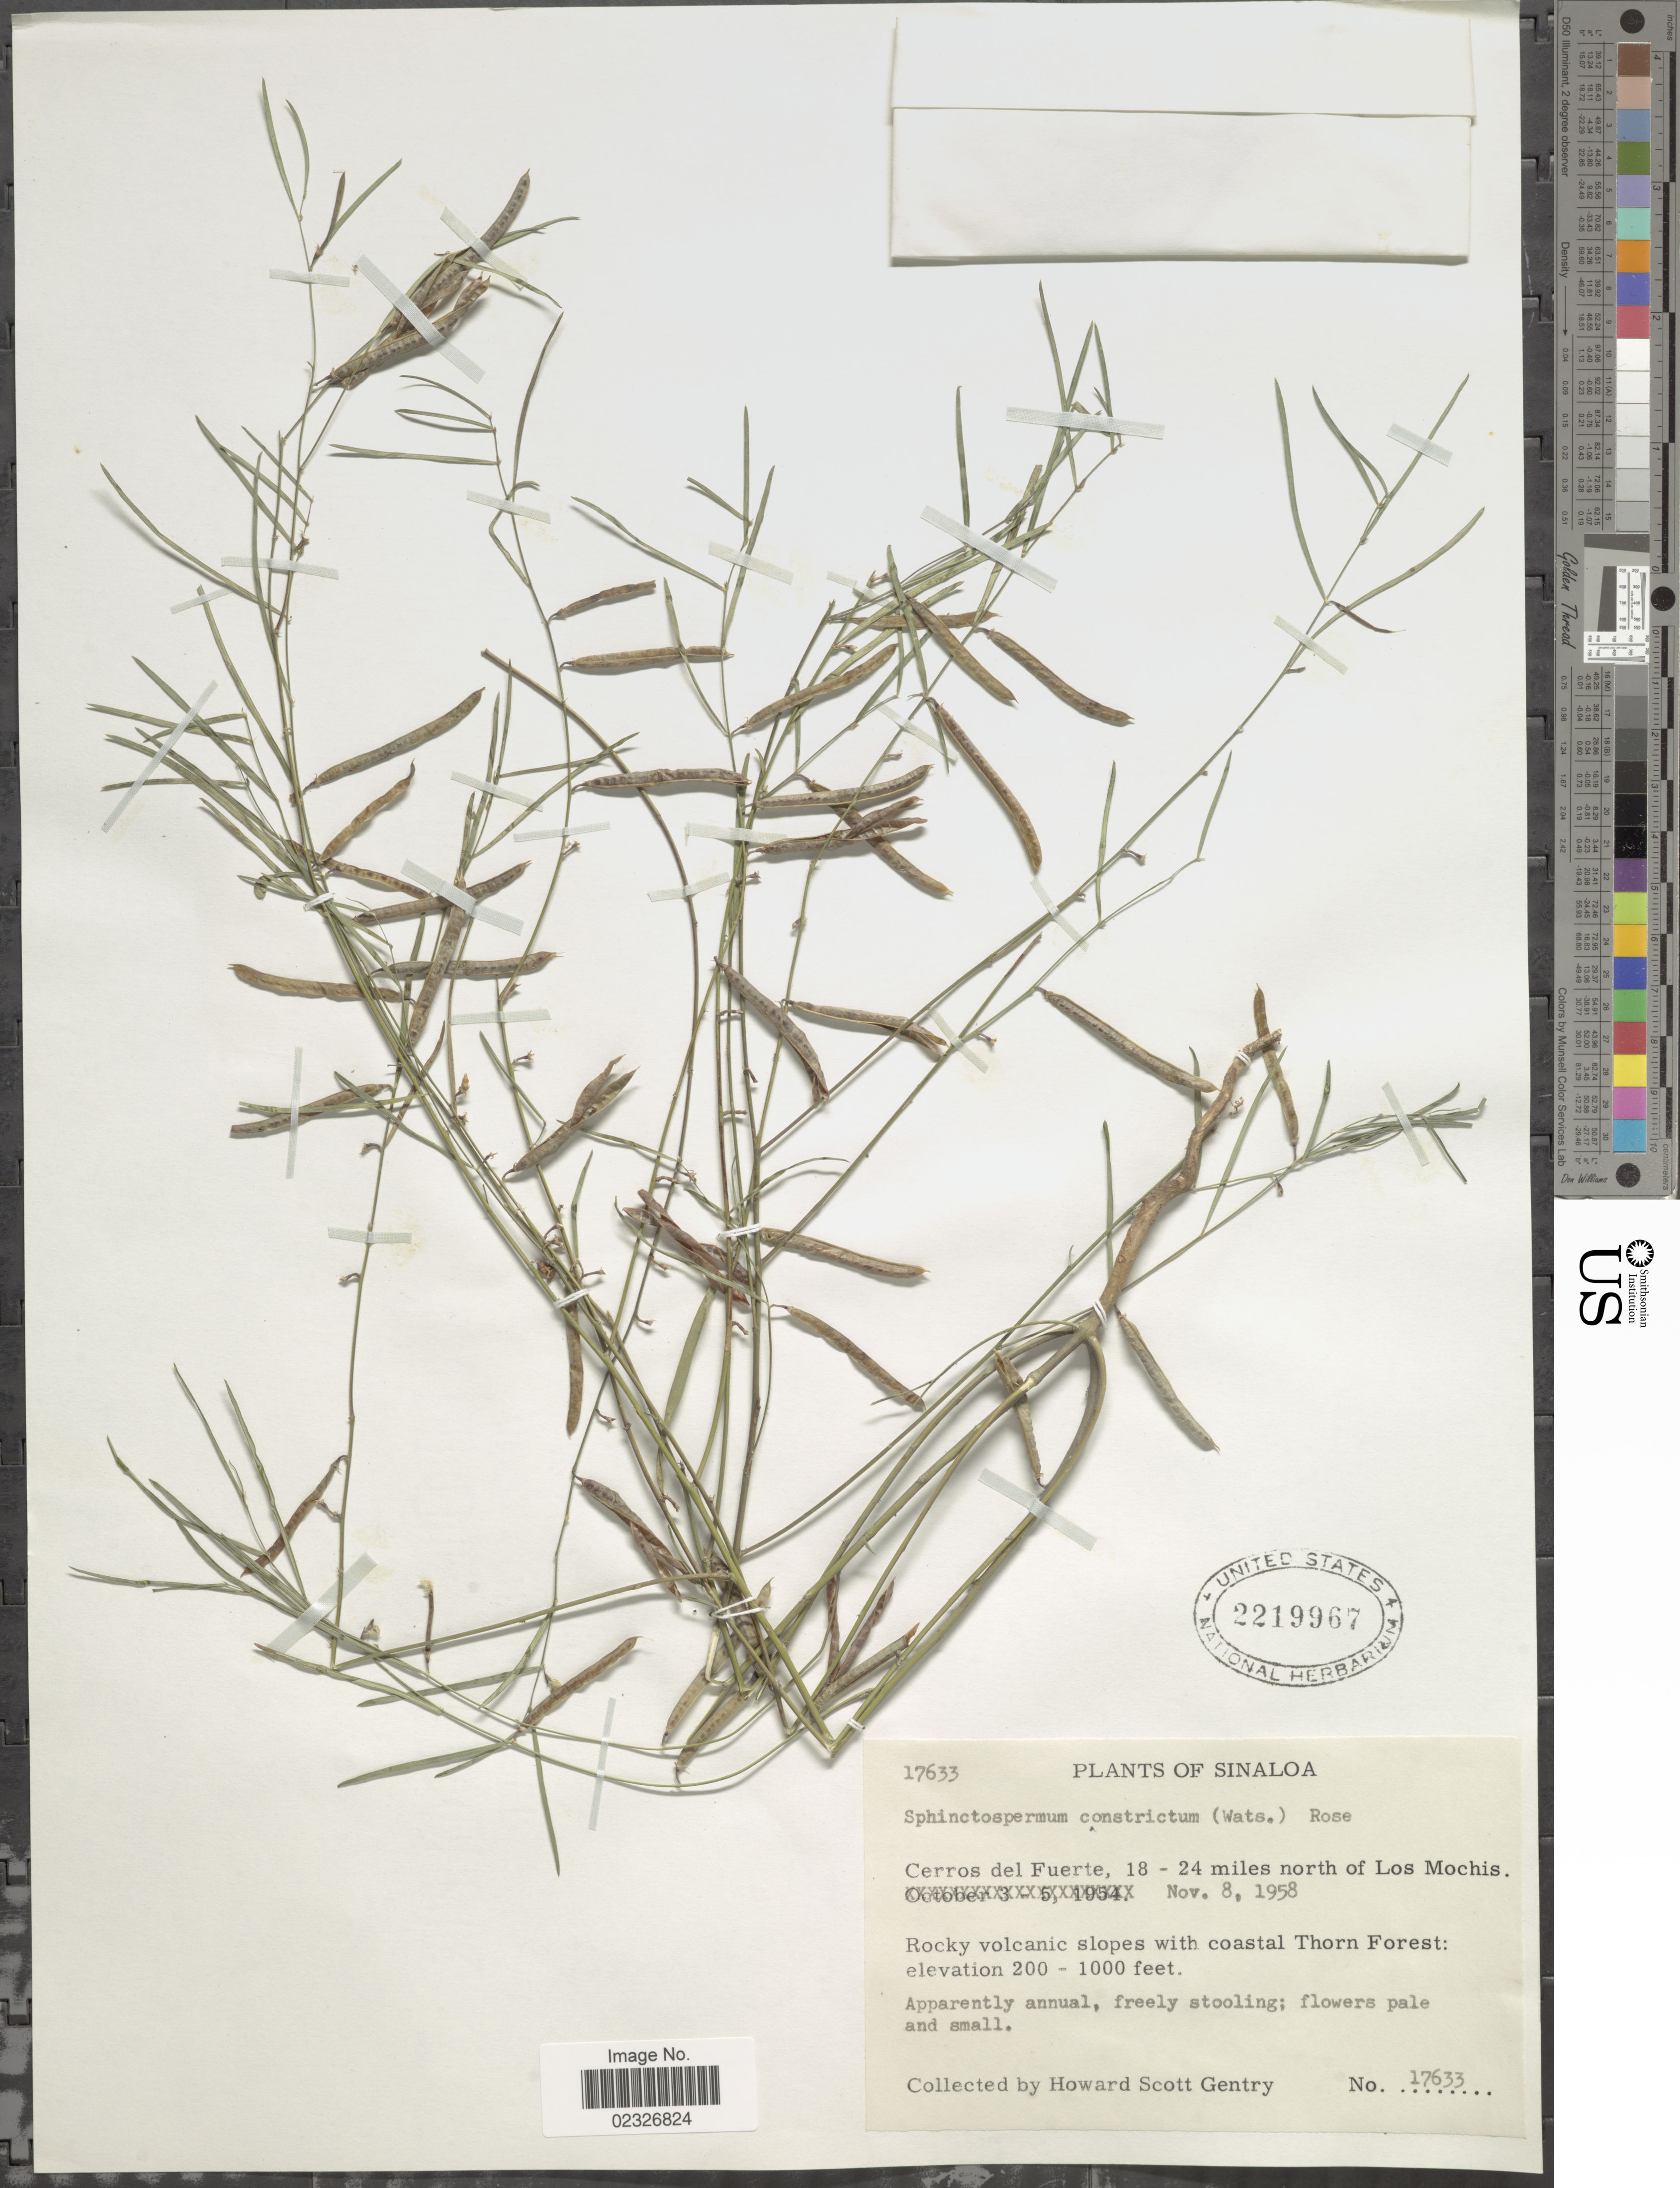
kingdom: Plantae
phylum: Tracheophyta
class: Magnoliopsida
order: Fabales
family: Fabaceae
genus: Sphinctospermum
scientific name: Sphinctospermum constrictum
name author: (S. Watson) Rose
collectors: H. S. Gentry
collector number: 17633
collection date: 1958-11-08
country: Mexico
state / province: Sinaloa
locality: Cerros del Fuerte, 18-24 miles north of Los Mochis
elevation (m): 61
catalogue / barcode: US 2219967